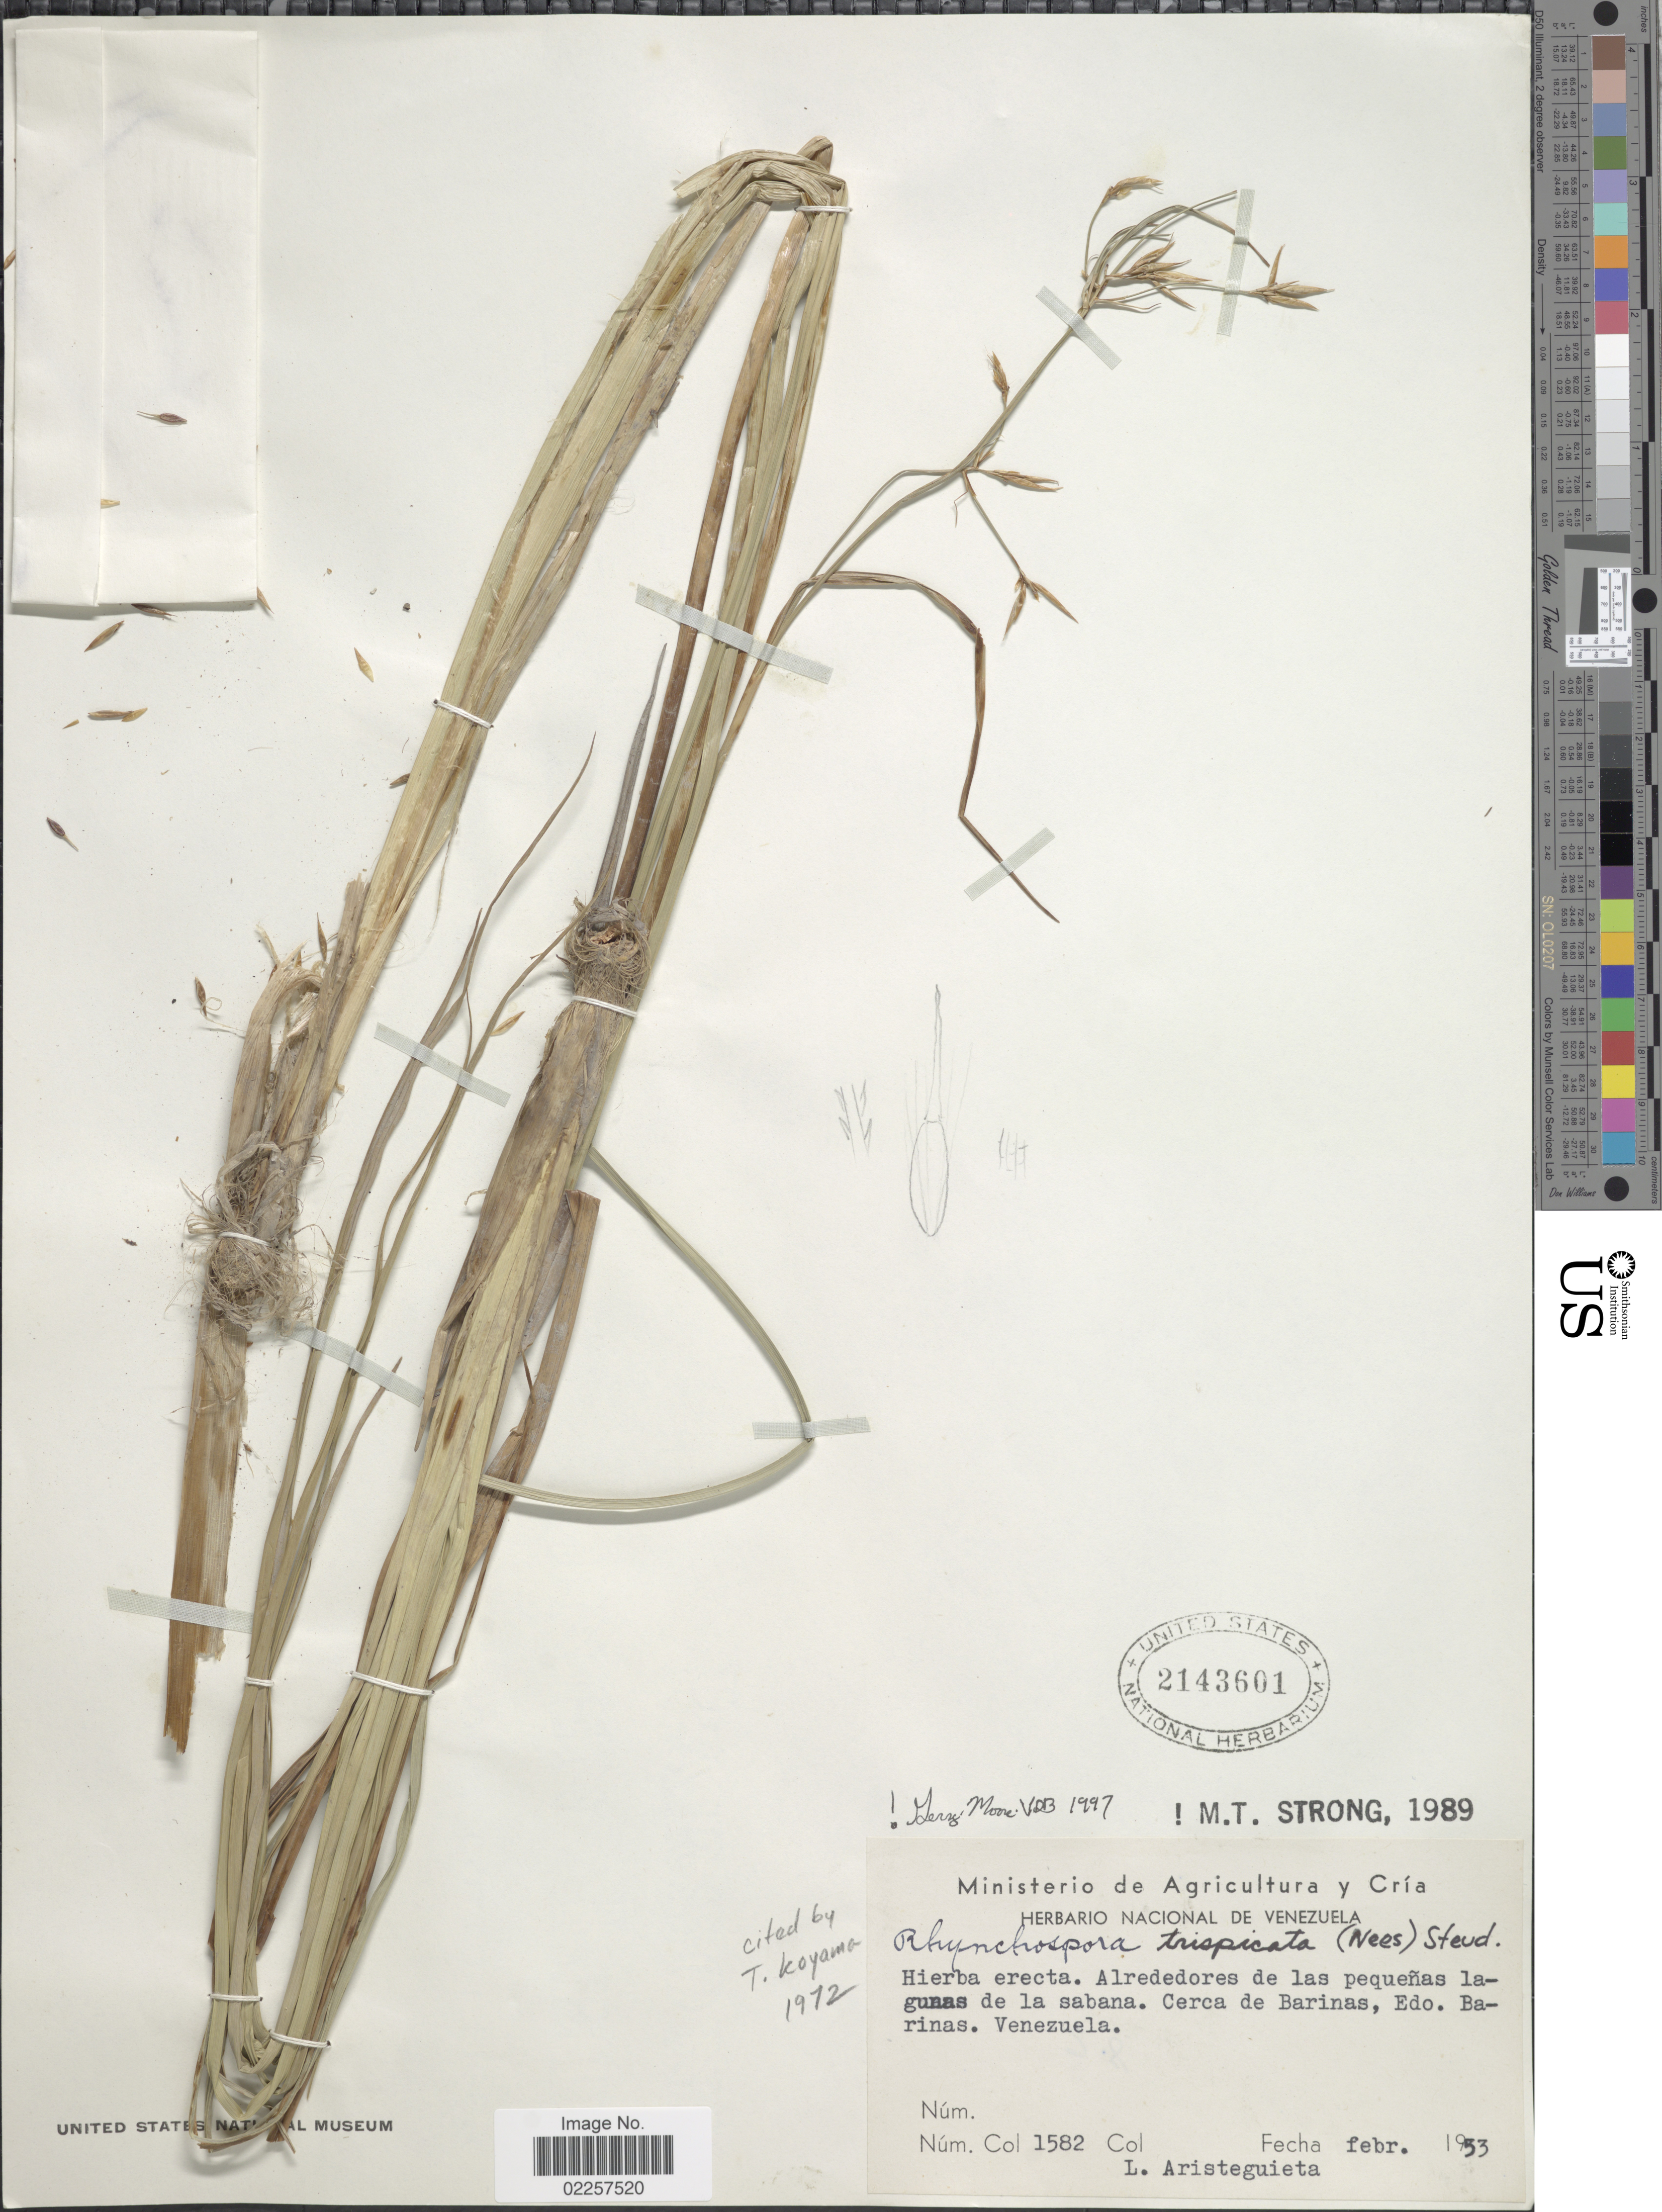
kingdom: Plantae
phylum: Tracheophyta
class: Liliopsida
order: Poales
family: Cyperaceae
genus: Rhynchospora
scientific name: Rhynchospora trispicata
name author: (Nees) Schrad. ex Steud.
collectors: L. Aristeguieta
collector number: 1582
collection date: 1953-02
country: Venezuela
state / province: Barinas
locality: Alrededores de las pequenas lagunas de la sabana, Cerca de Barinas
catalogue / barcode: US 2143601